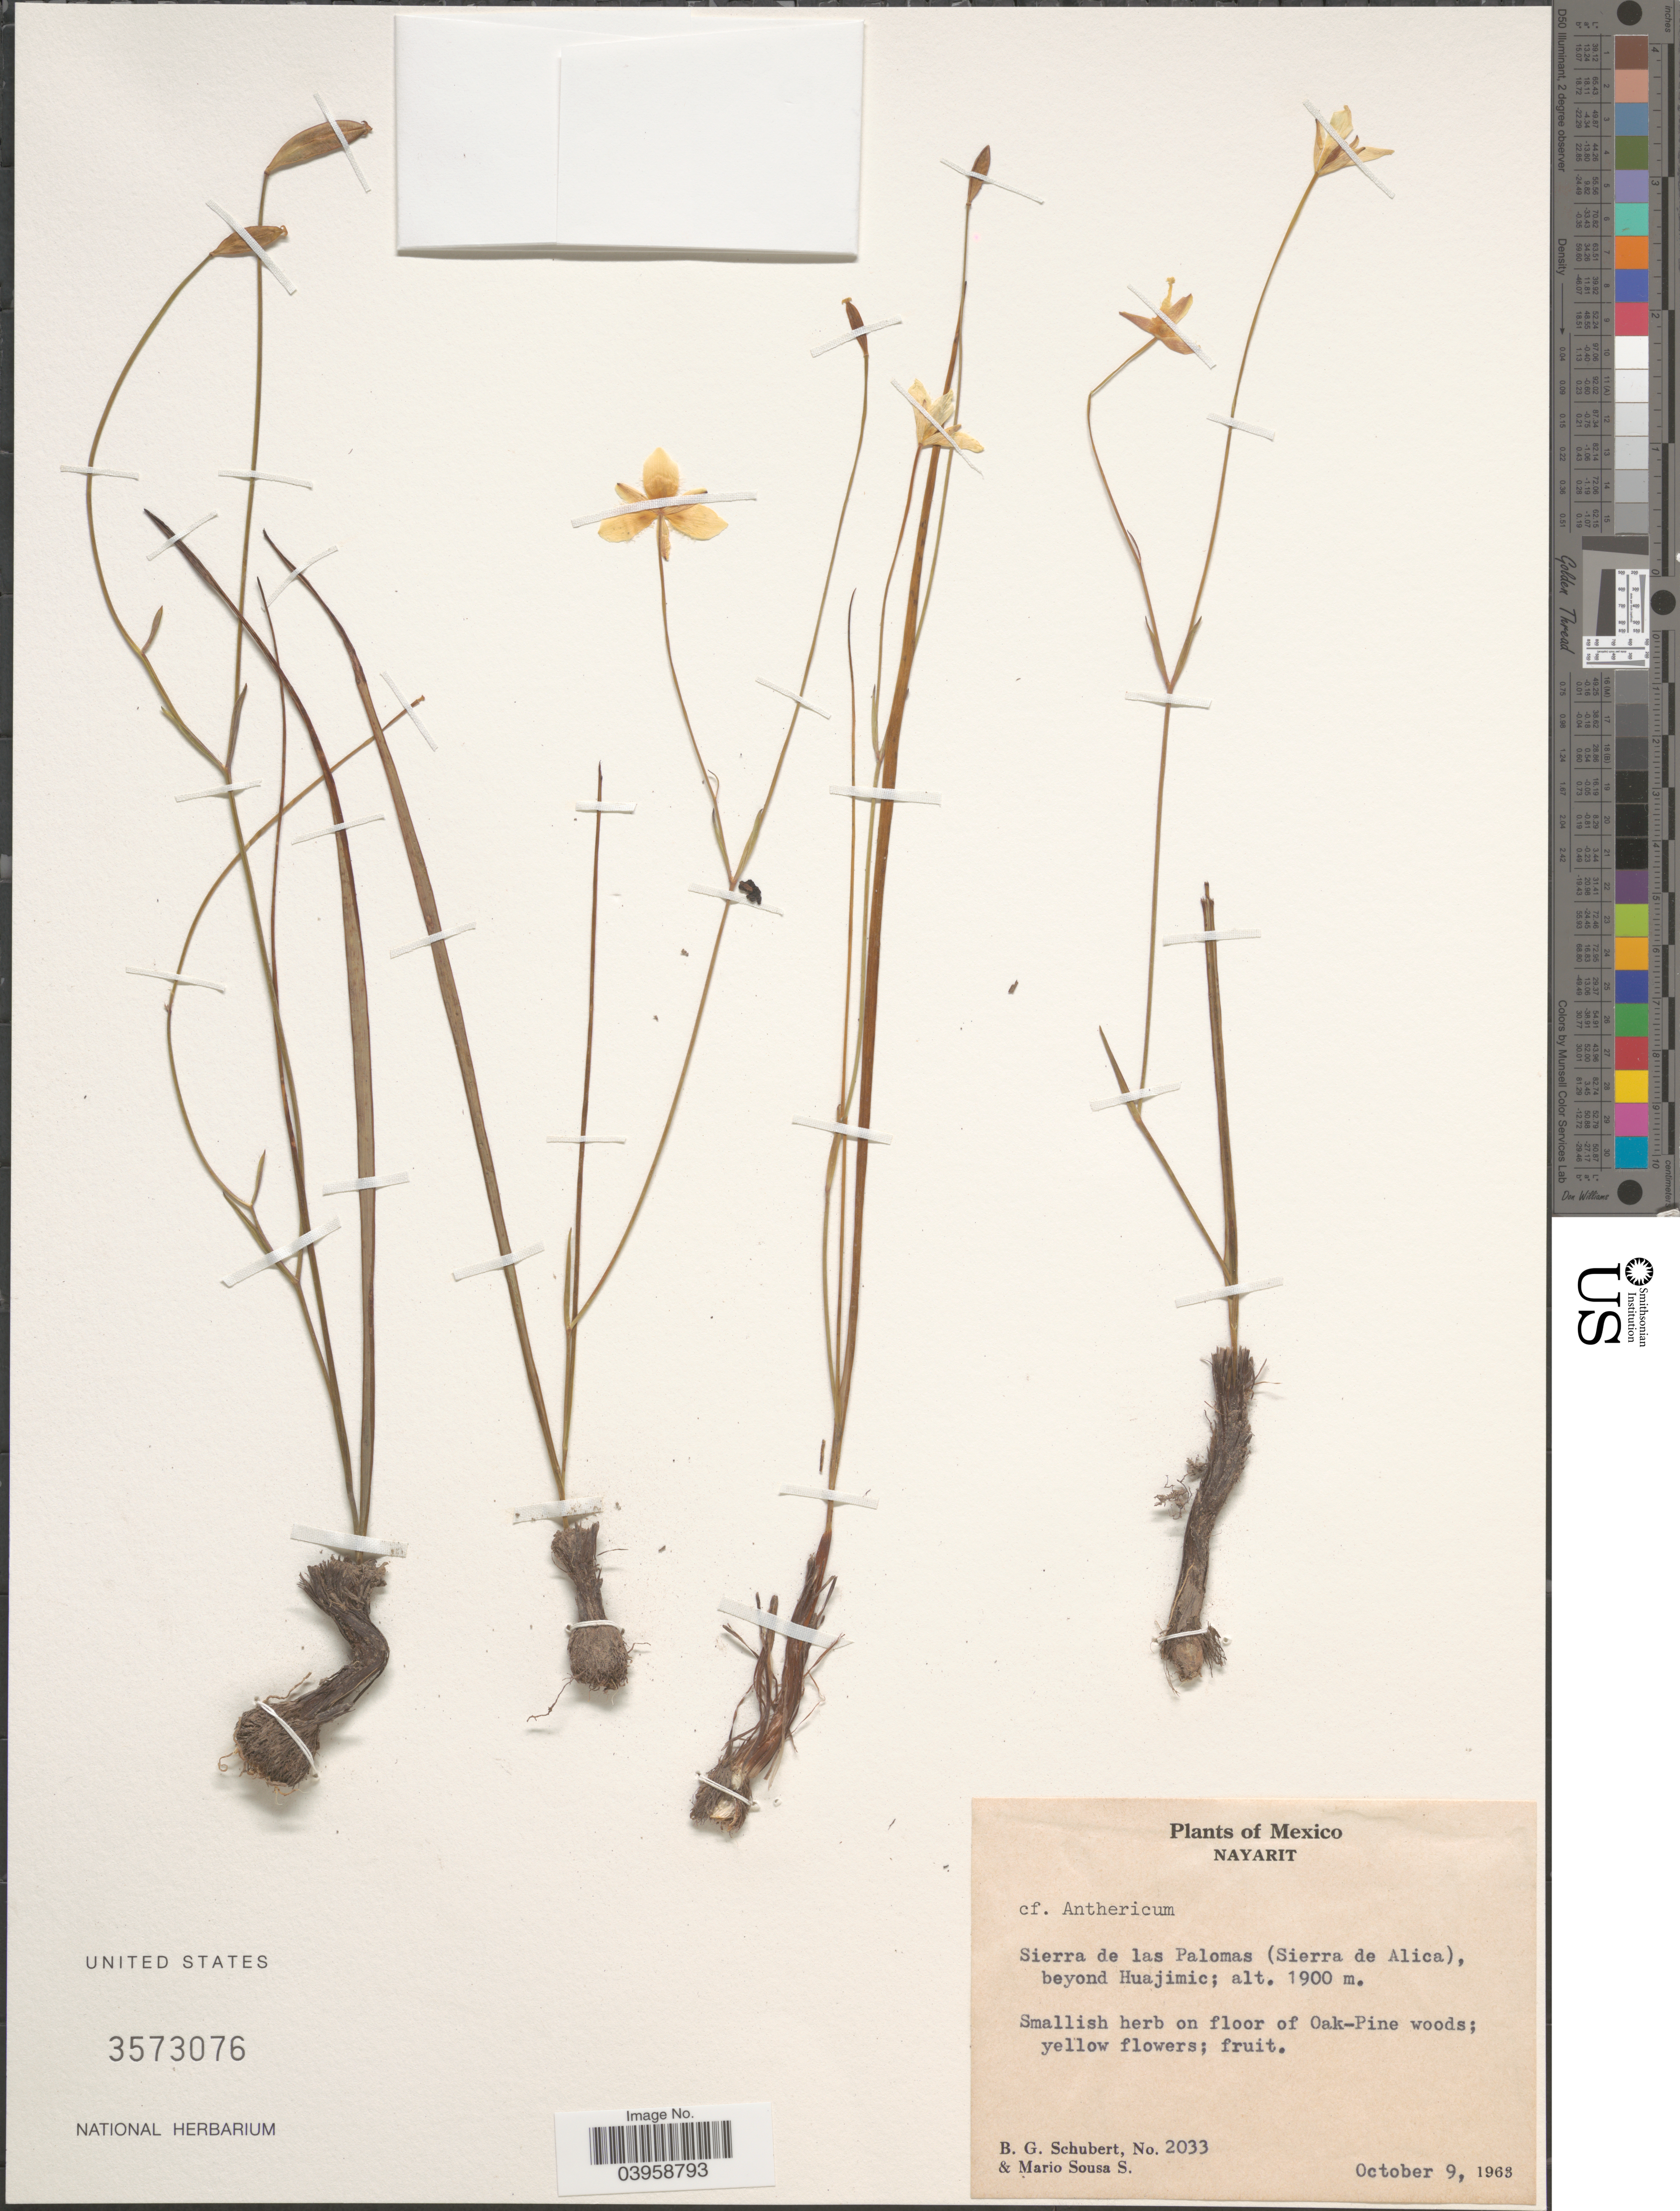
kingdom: Plantae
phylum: Tracheophyta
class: Liliopsida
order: Asparagales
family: Asparagaceae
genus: Anthericum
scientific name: Anthericum sp.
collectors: B. Schubert & M. Sousa S.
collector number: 2033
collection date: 1963-10-09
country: Mexico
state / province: Nayarit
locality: Sierra de las Palomas (Sierra de Alica), beyond Huajimic.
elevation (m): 1900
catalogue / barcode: US 3573076